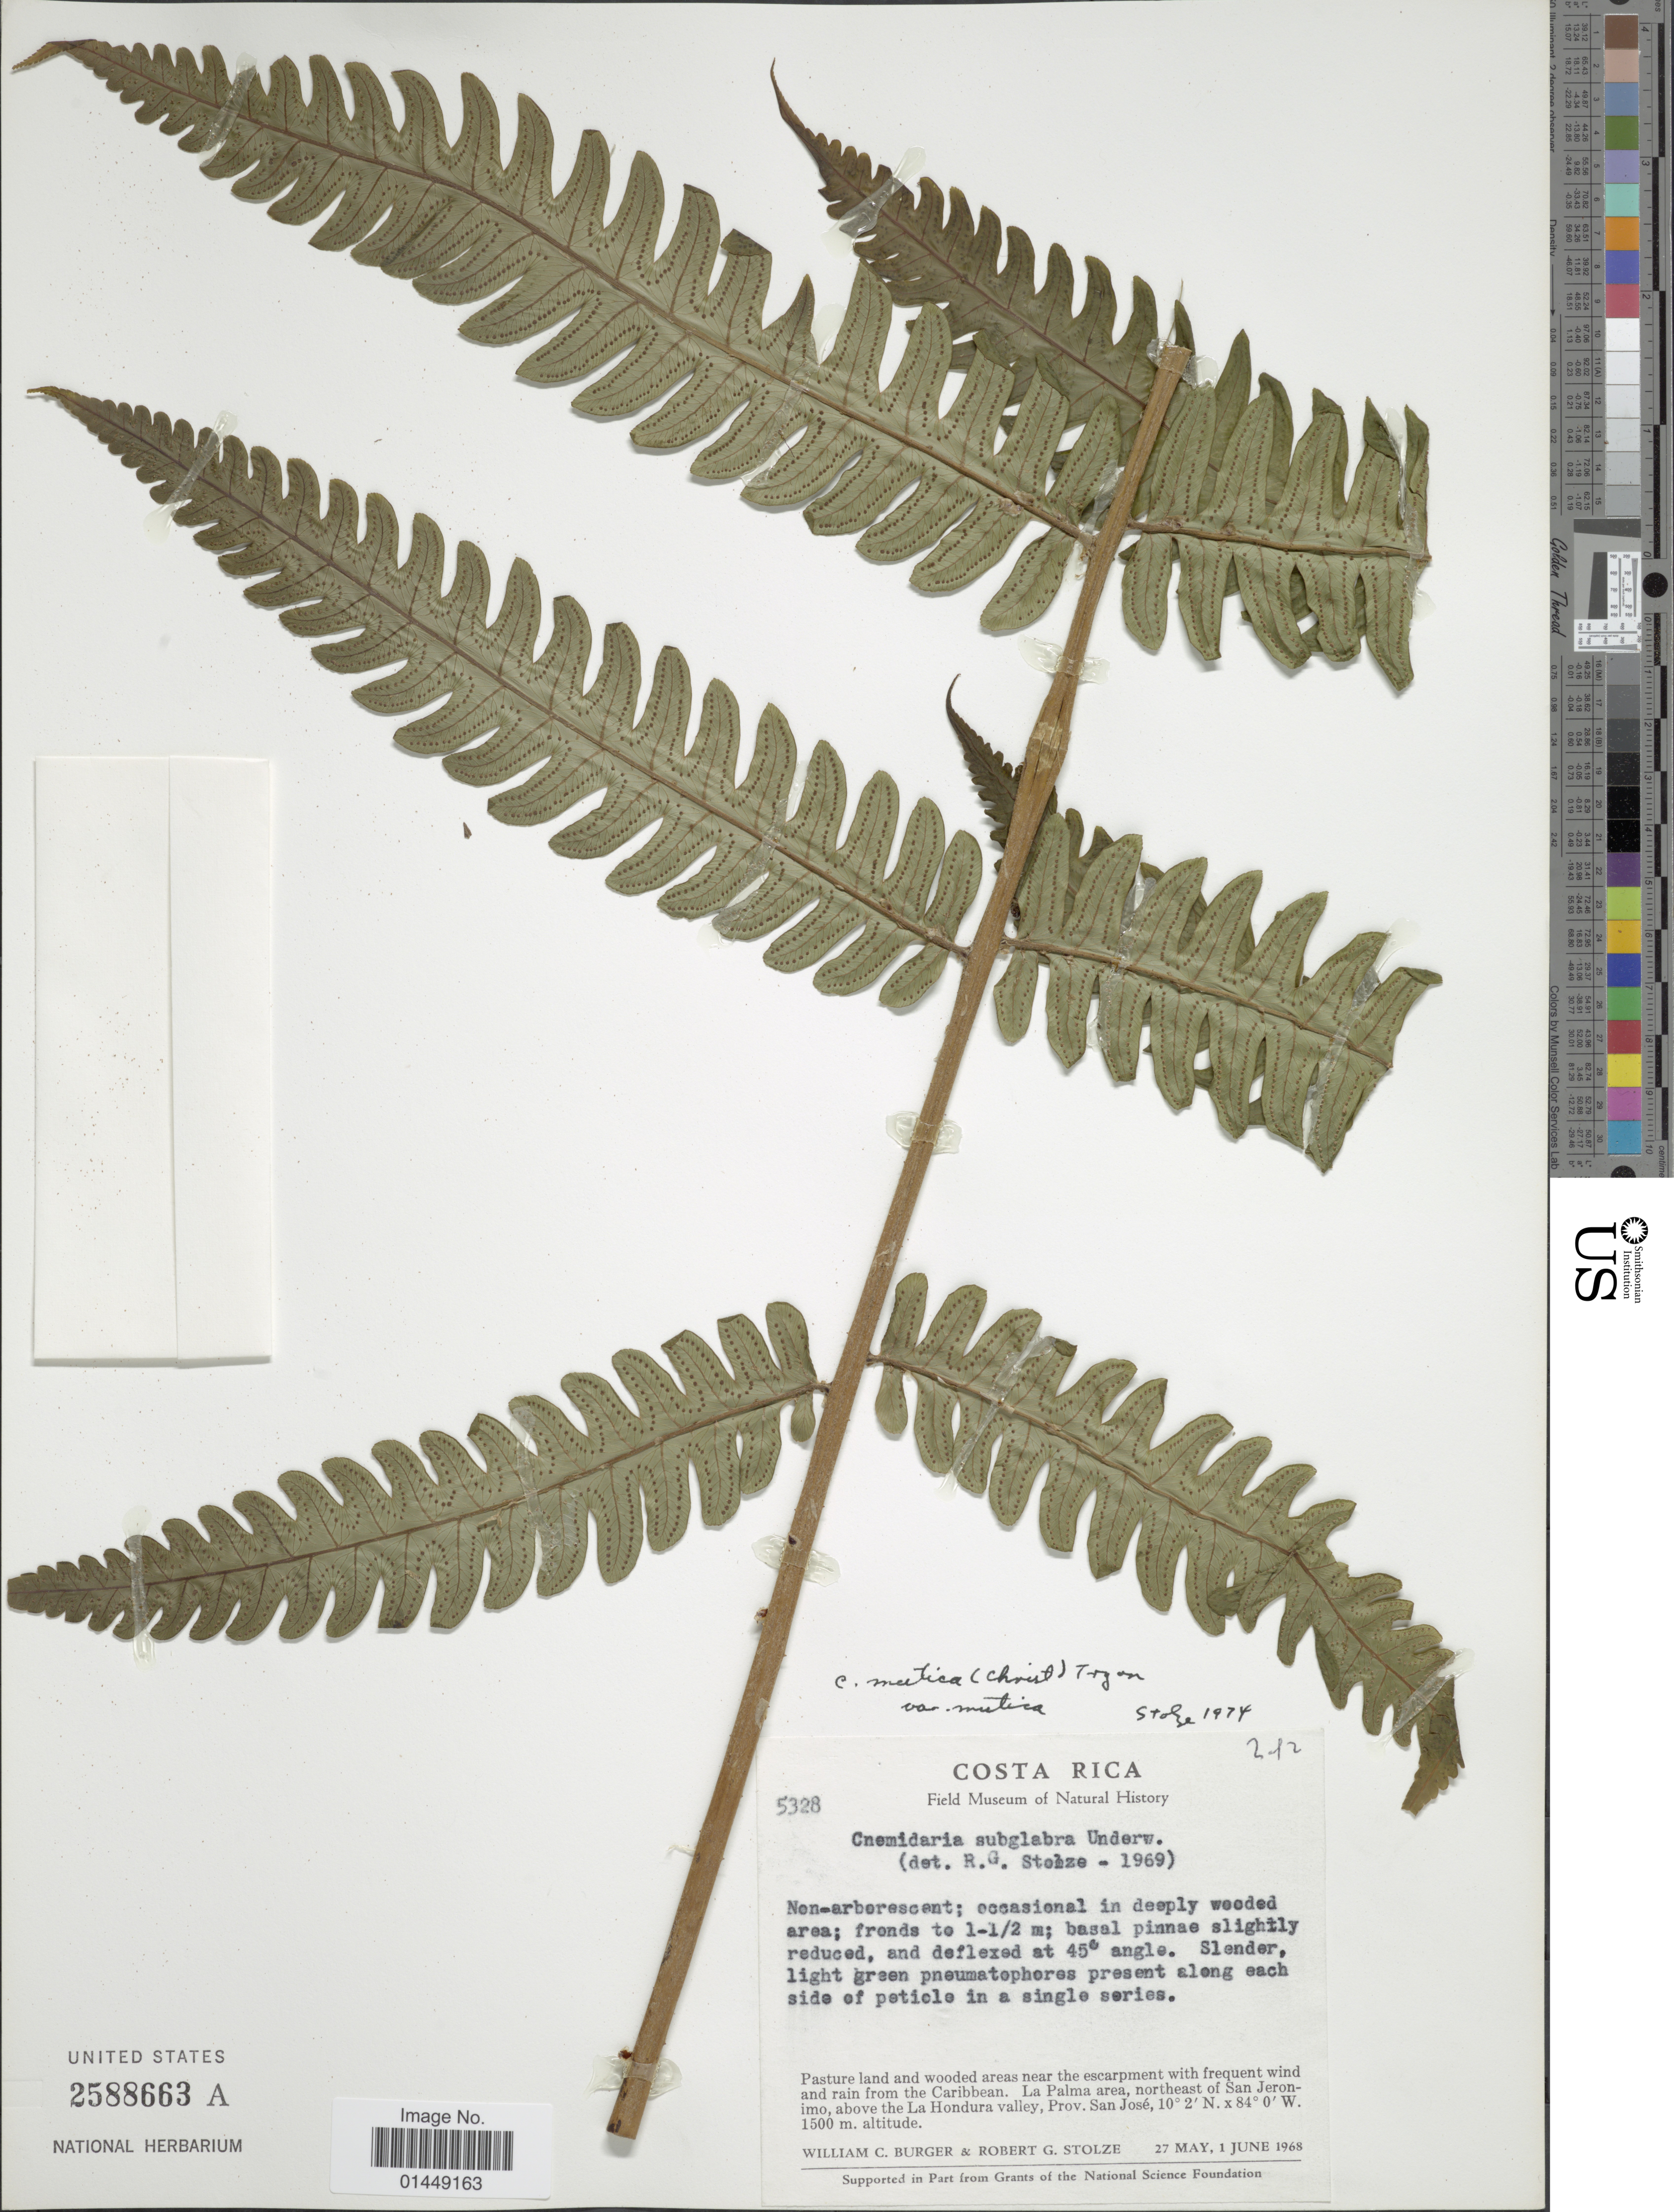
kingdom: Plantae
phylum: Tracheophyta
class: Polypodiopsida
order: Cyatheales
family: Cyatheaceae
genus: Cyathea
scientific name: Cyathea mutica var. mutica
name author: (Christ) Domin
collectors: W. Burger & R. G. Stolze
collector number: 5328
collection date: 1968-05-27/1968-06-01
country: Costa Rica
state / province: San José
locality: Pasture land and wooded areas near the escarpment with frequent wind and rain from the Caribbean. La Palma area, northeast of San Jeronimo, above the La Hondura valley, Prov. San José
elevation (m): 1500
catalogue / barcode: US 2588663A